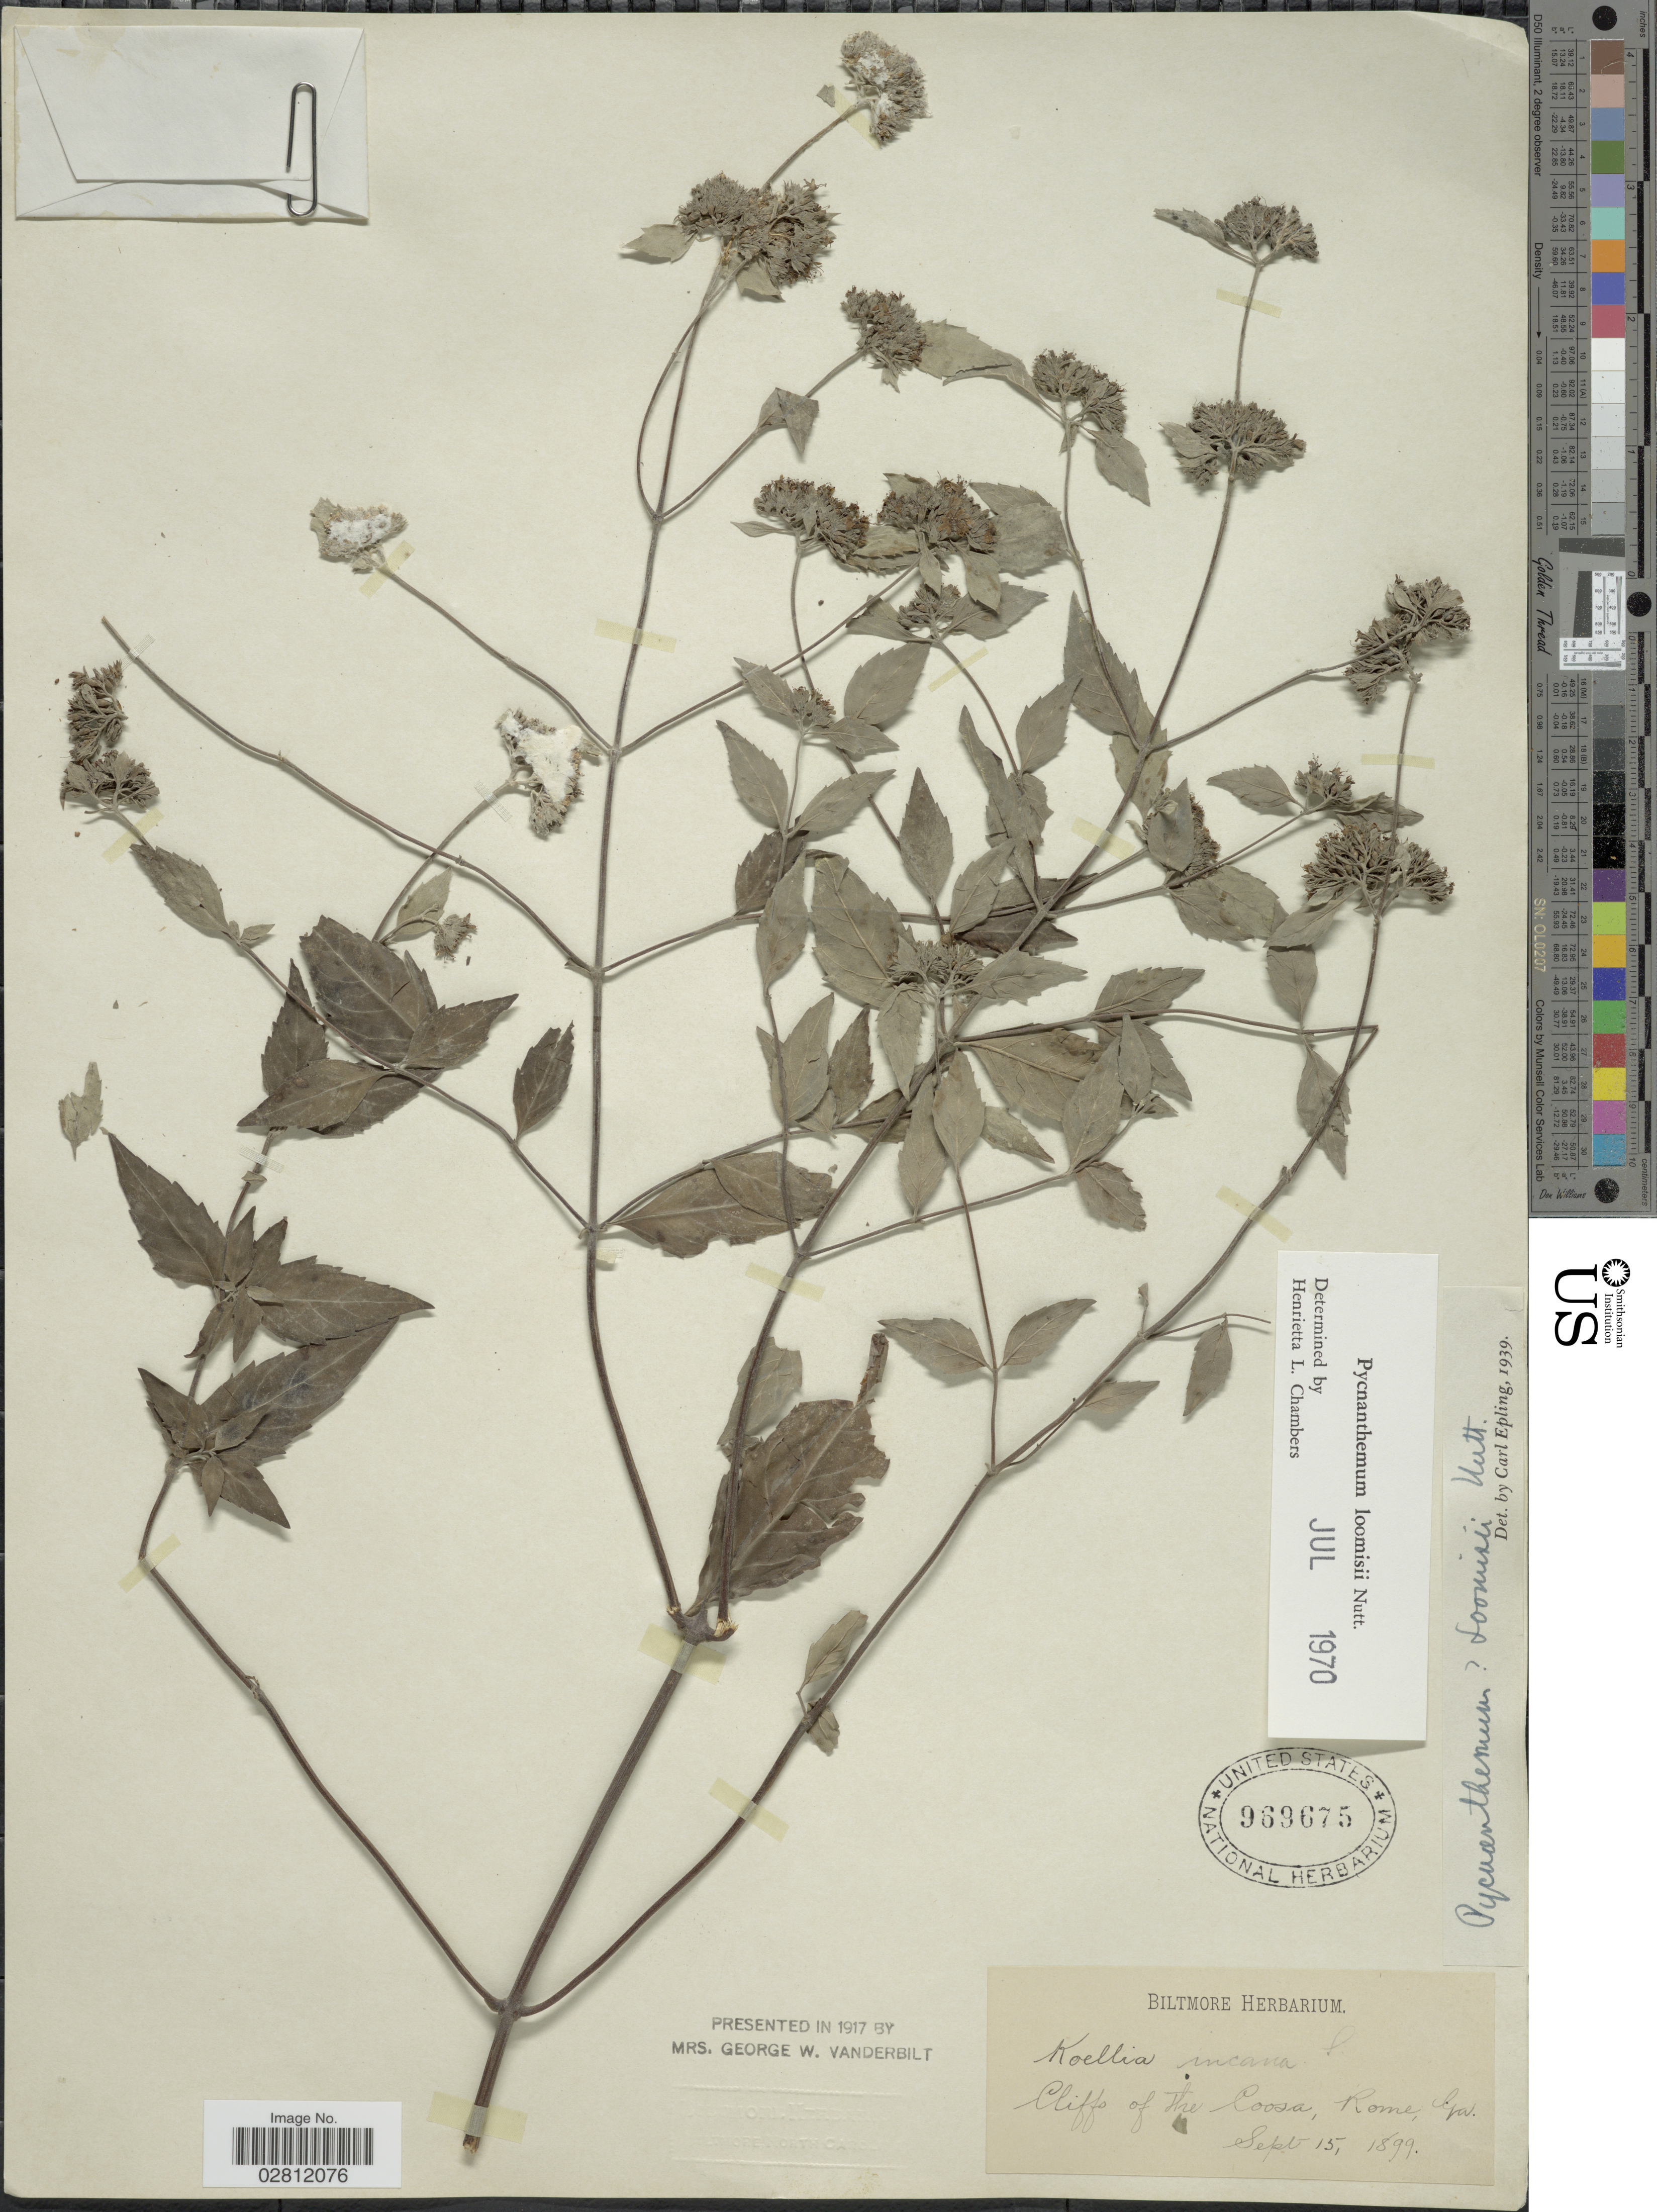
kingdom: Plantae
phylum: Tracheophyta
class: Magnoliopsida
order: Lamiales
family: Lamiaceae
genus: Pycnanthemum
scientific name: Pycnanthemum loomisii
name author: Nutt.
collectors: ex herb. Biltmore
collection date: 1899-09-15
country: United States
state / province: Georgia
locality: Cliffs of the Coosa, Rome.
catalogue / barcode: US 969675